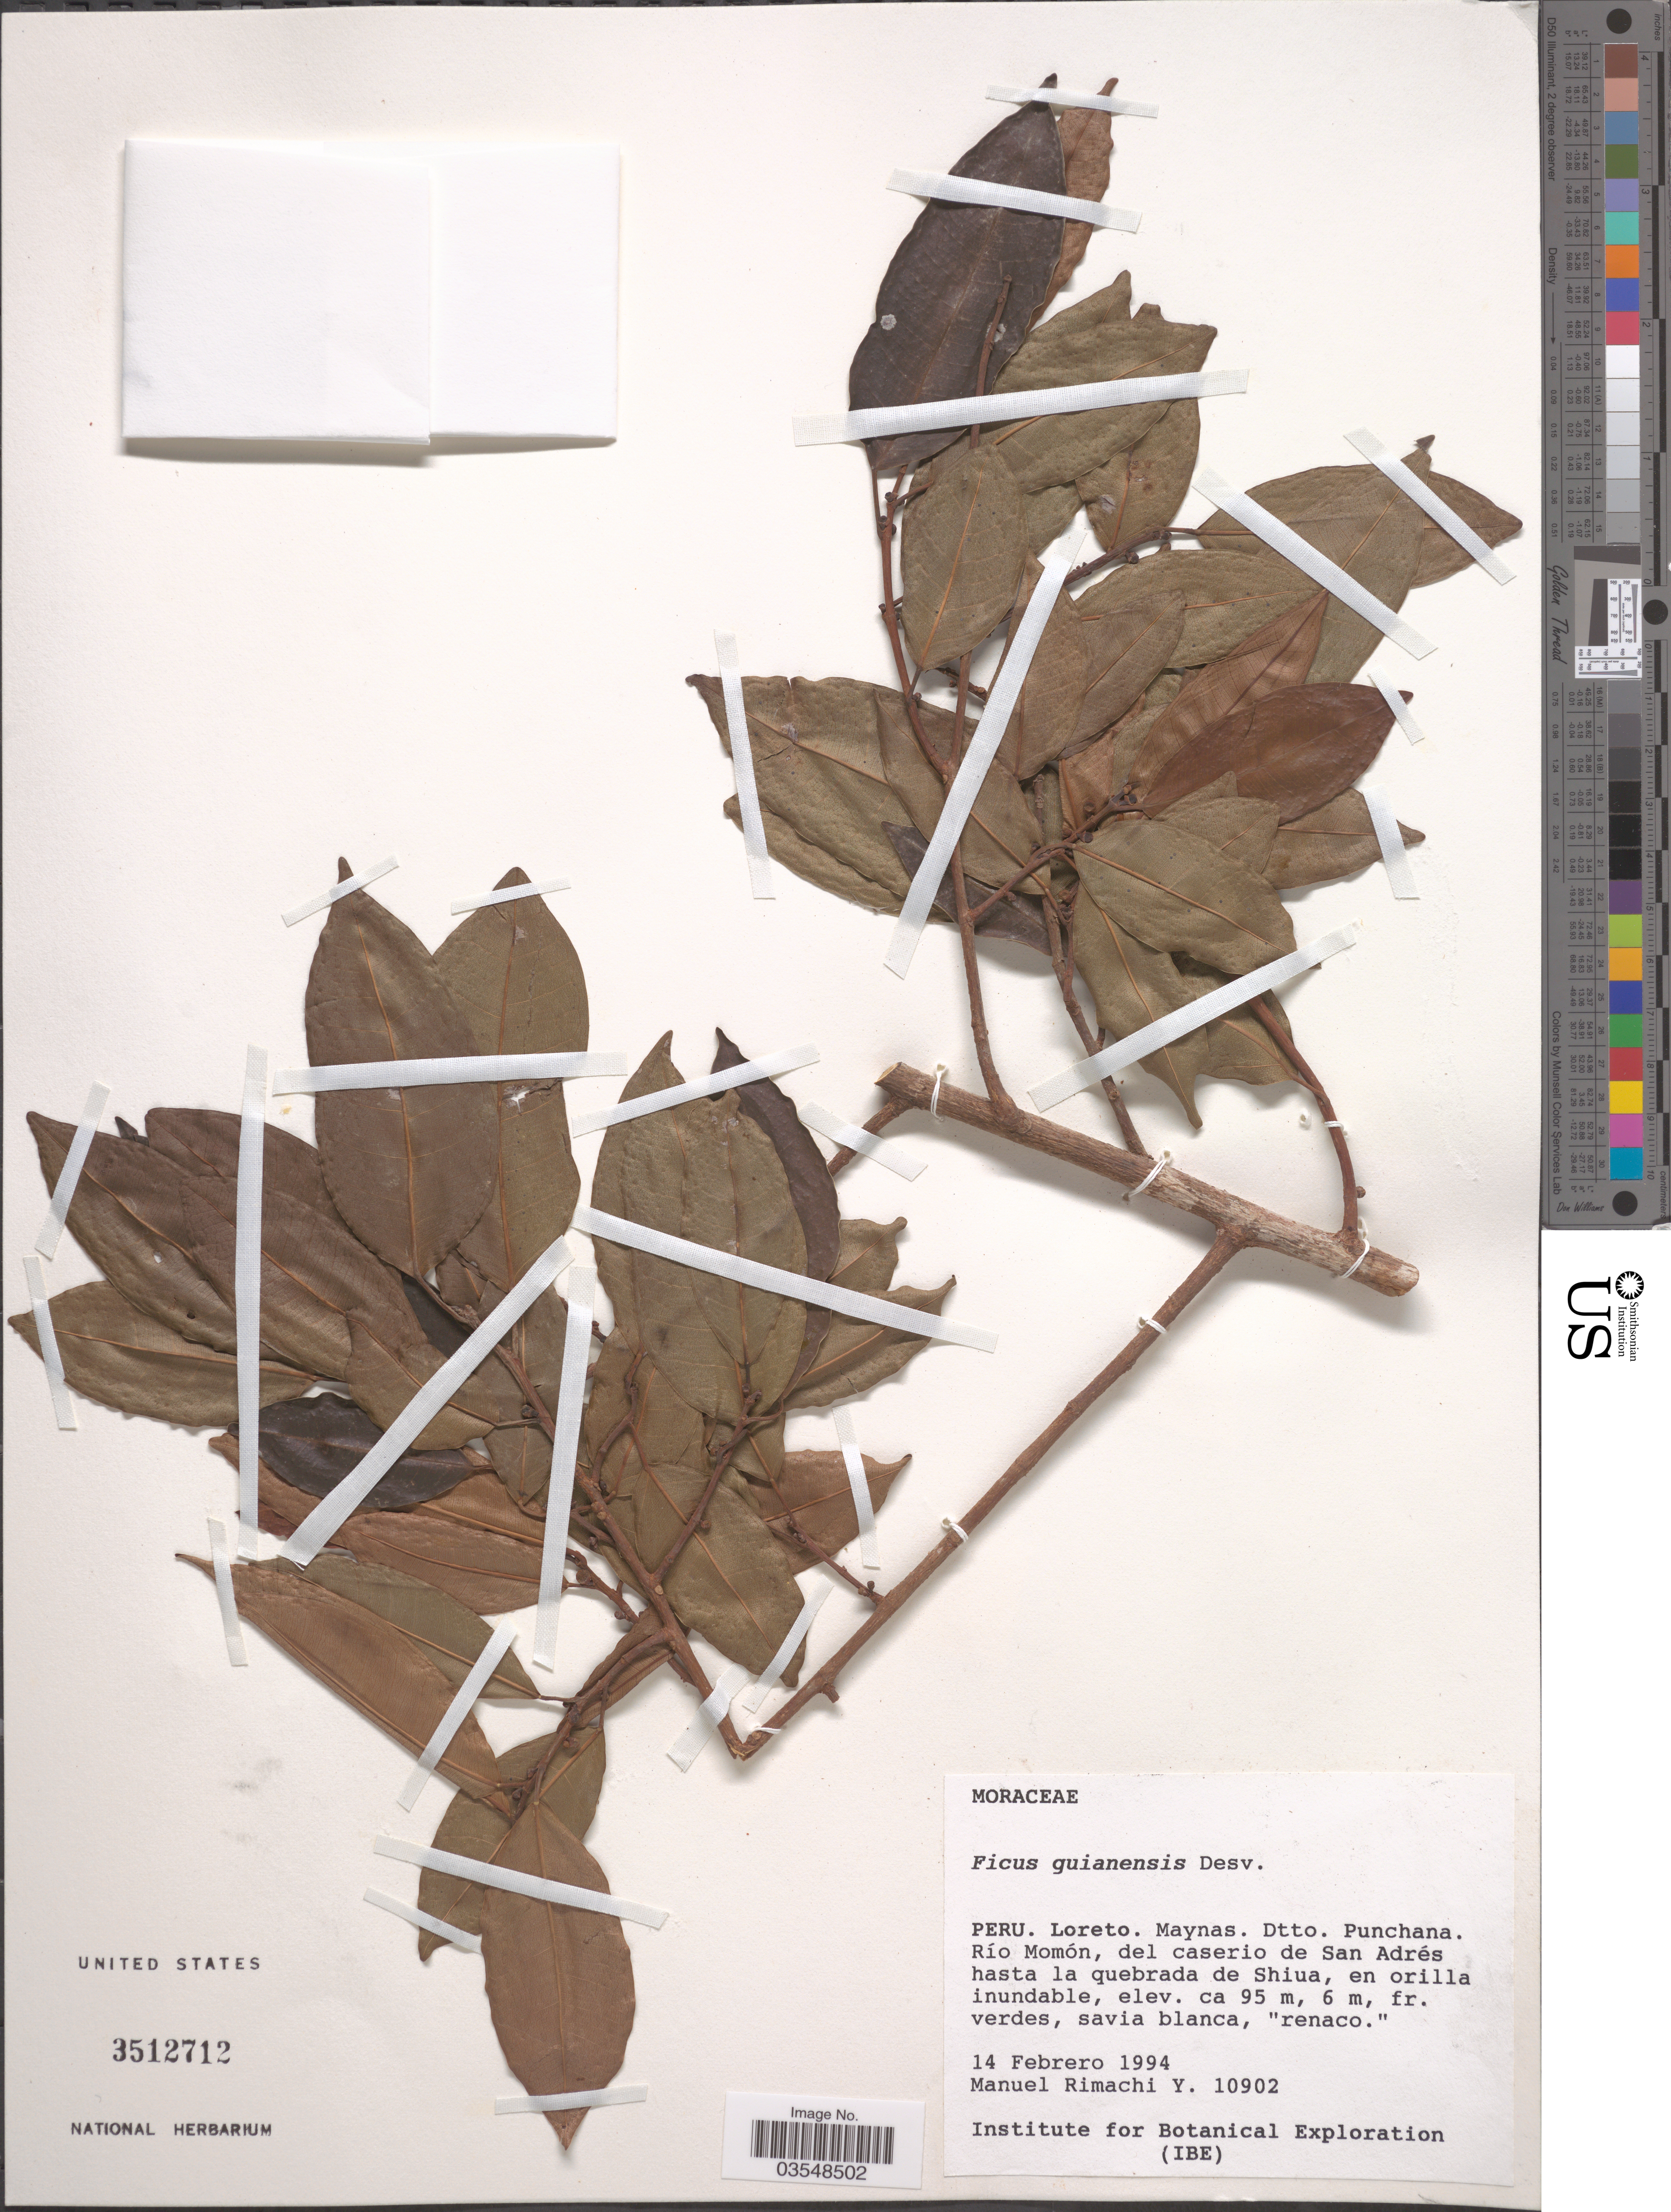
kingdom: Plantae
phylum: Tracheophyta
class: Magnoliopsida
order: Rosales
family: Moraceae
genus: Ficus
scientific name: Ficus guianensis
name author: Desv. ex Ham.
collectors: M. Rimachi Y.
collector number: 10902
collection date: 1994-02-14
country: Peru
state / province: Loreto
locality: Maynas. Dtto. Punchana. Río Momón, del caserio de San Adrés hasta la quebrada de Shiua, en orilla inundable.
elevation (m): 95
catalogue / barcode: US 3512712